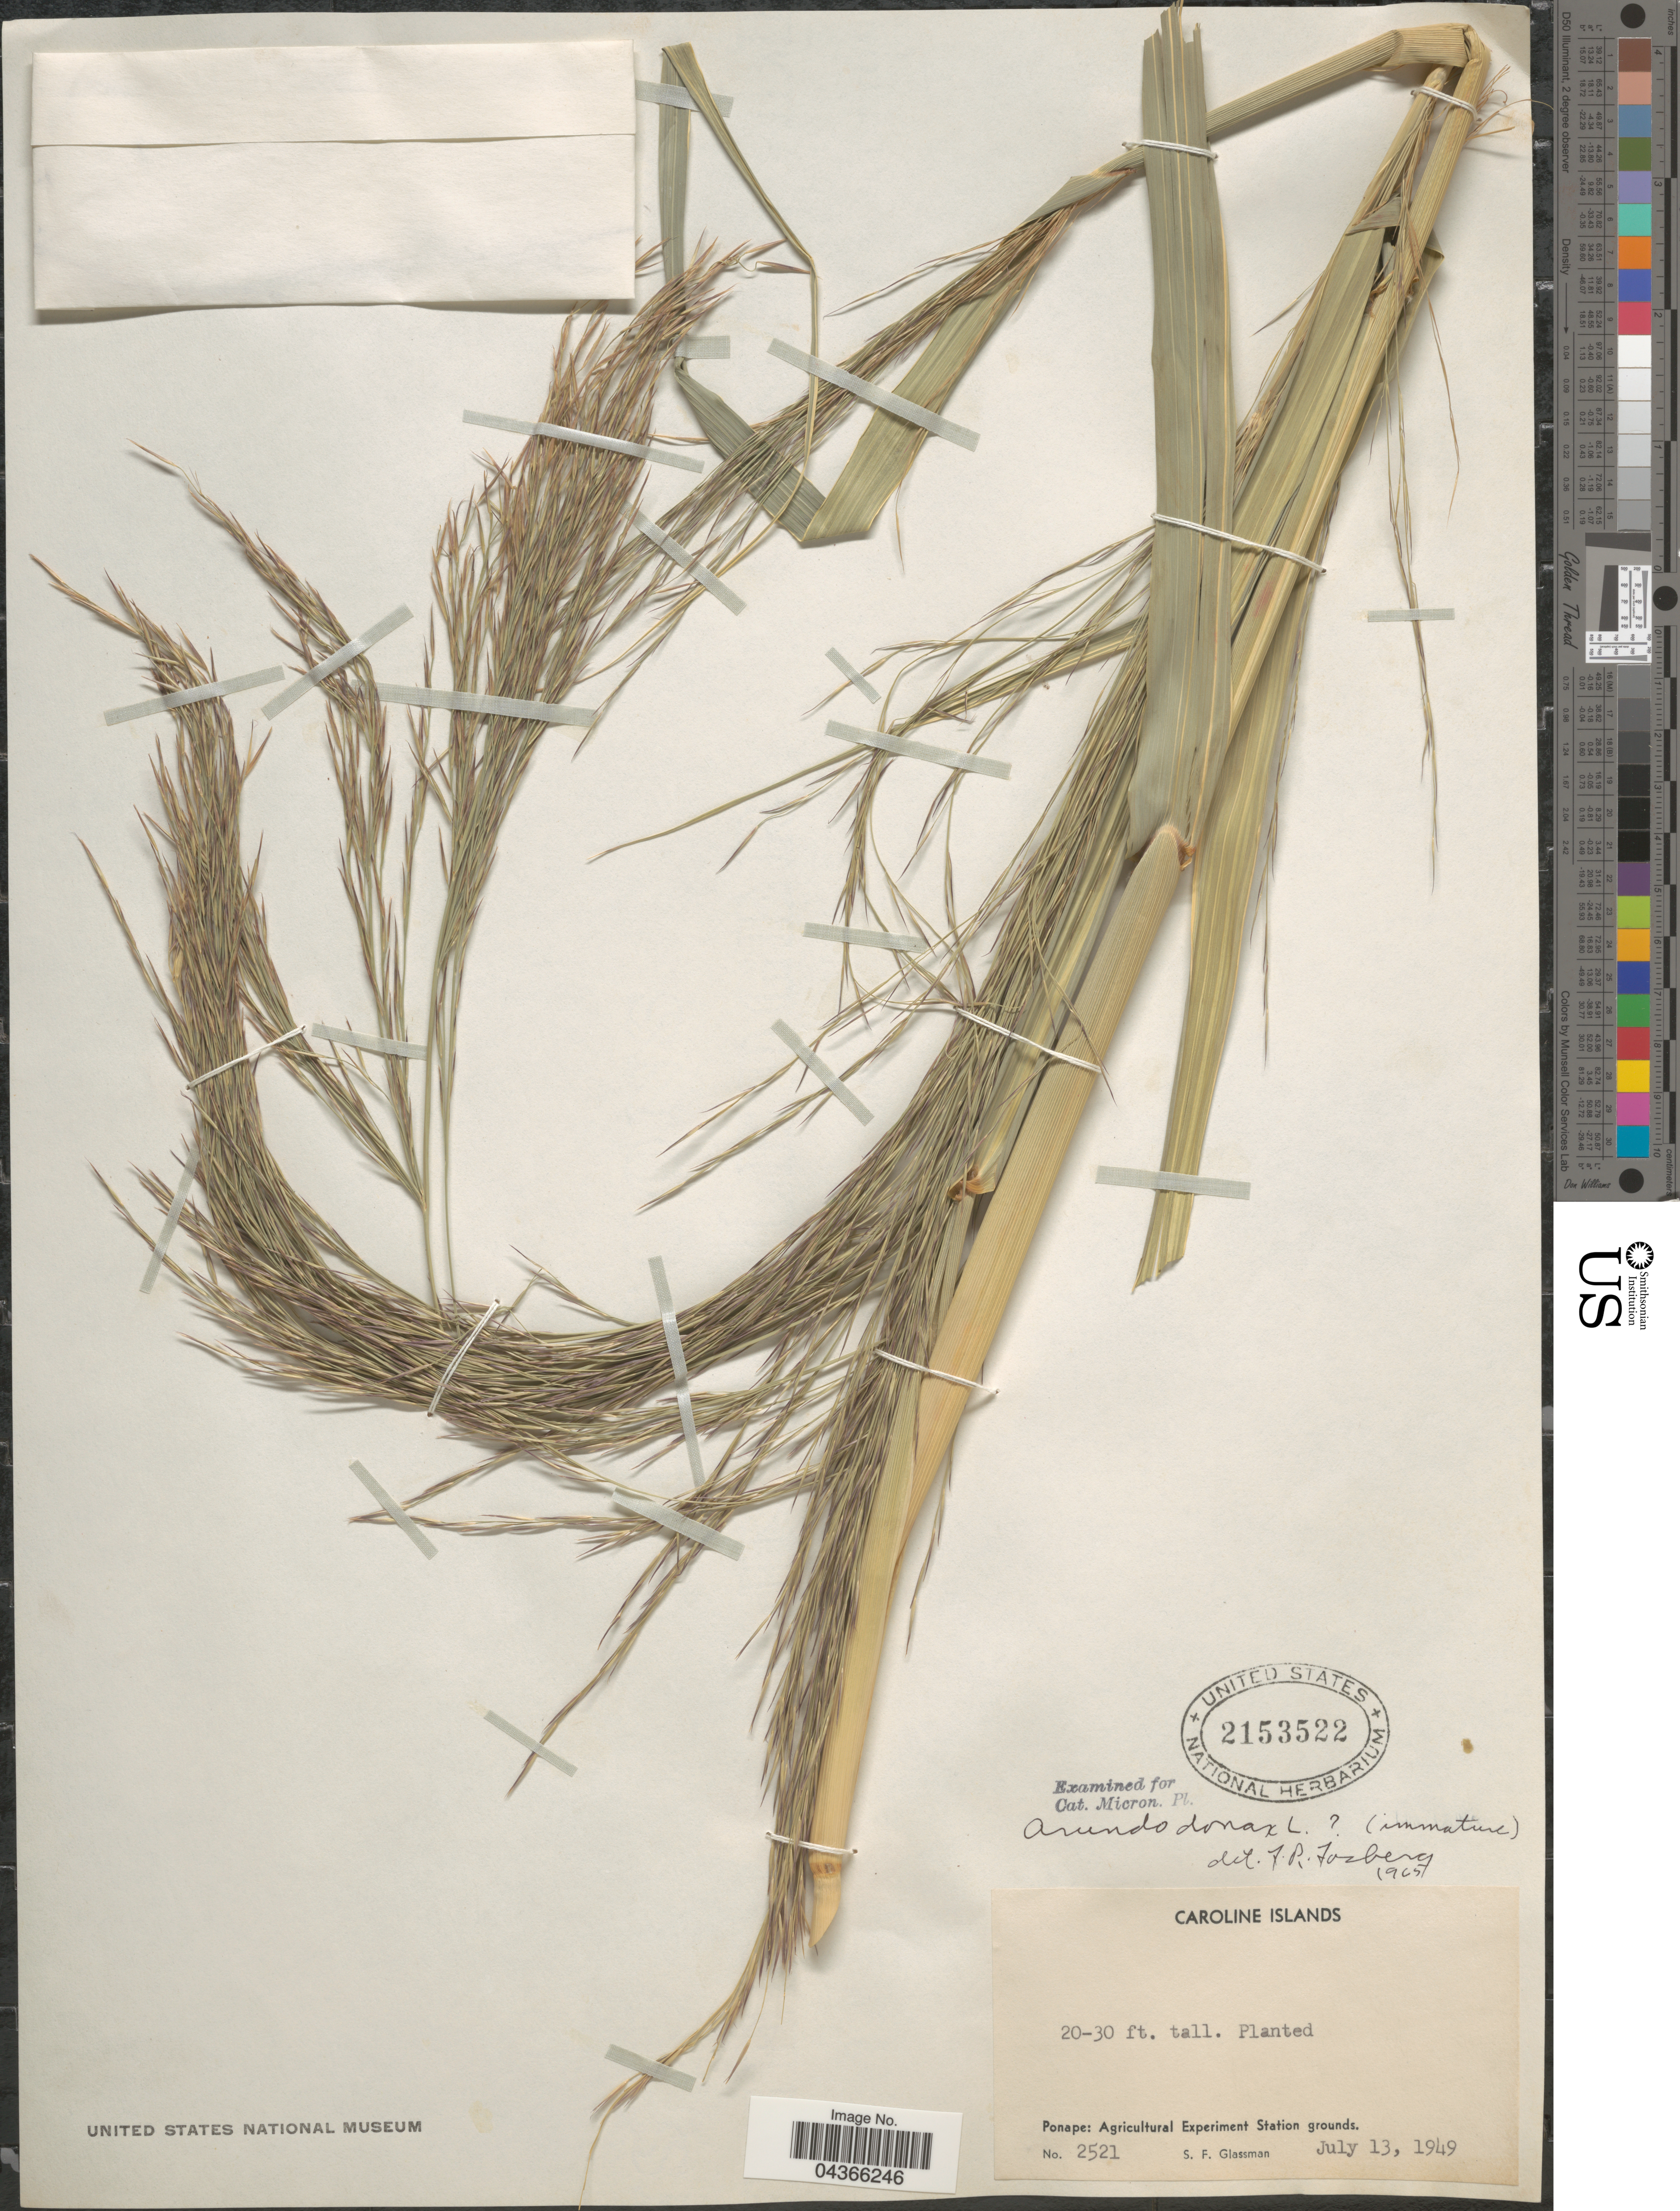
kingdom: Plantae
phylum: Tracheophyta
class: Liliopsida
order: Poales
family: Poaceae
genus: Neyraudia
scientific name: Neyraudia sp.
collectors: S. F. Glassman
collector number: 2521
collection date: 1949-07-13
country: Micronesia, Federated States of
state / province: Pohnpei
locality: Caroline Islands. Ponape: Agricultural Experiment Station grounds.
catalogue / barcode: US 2153522